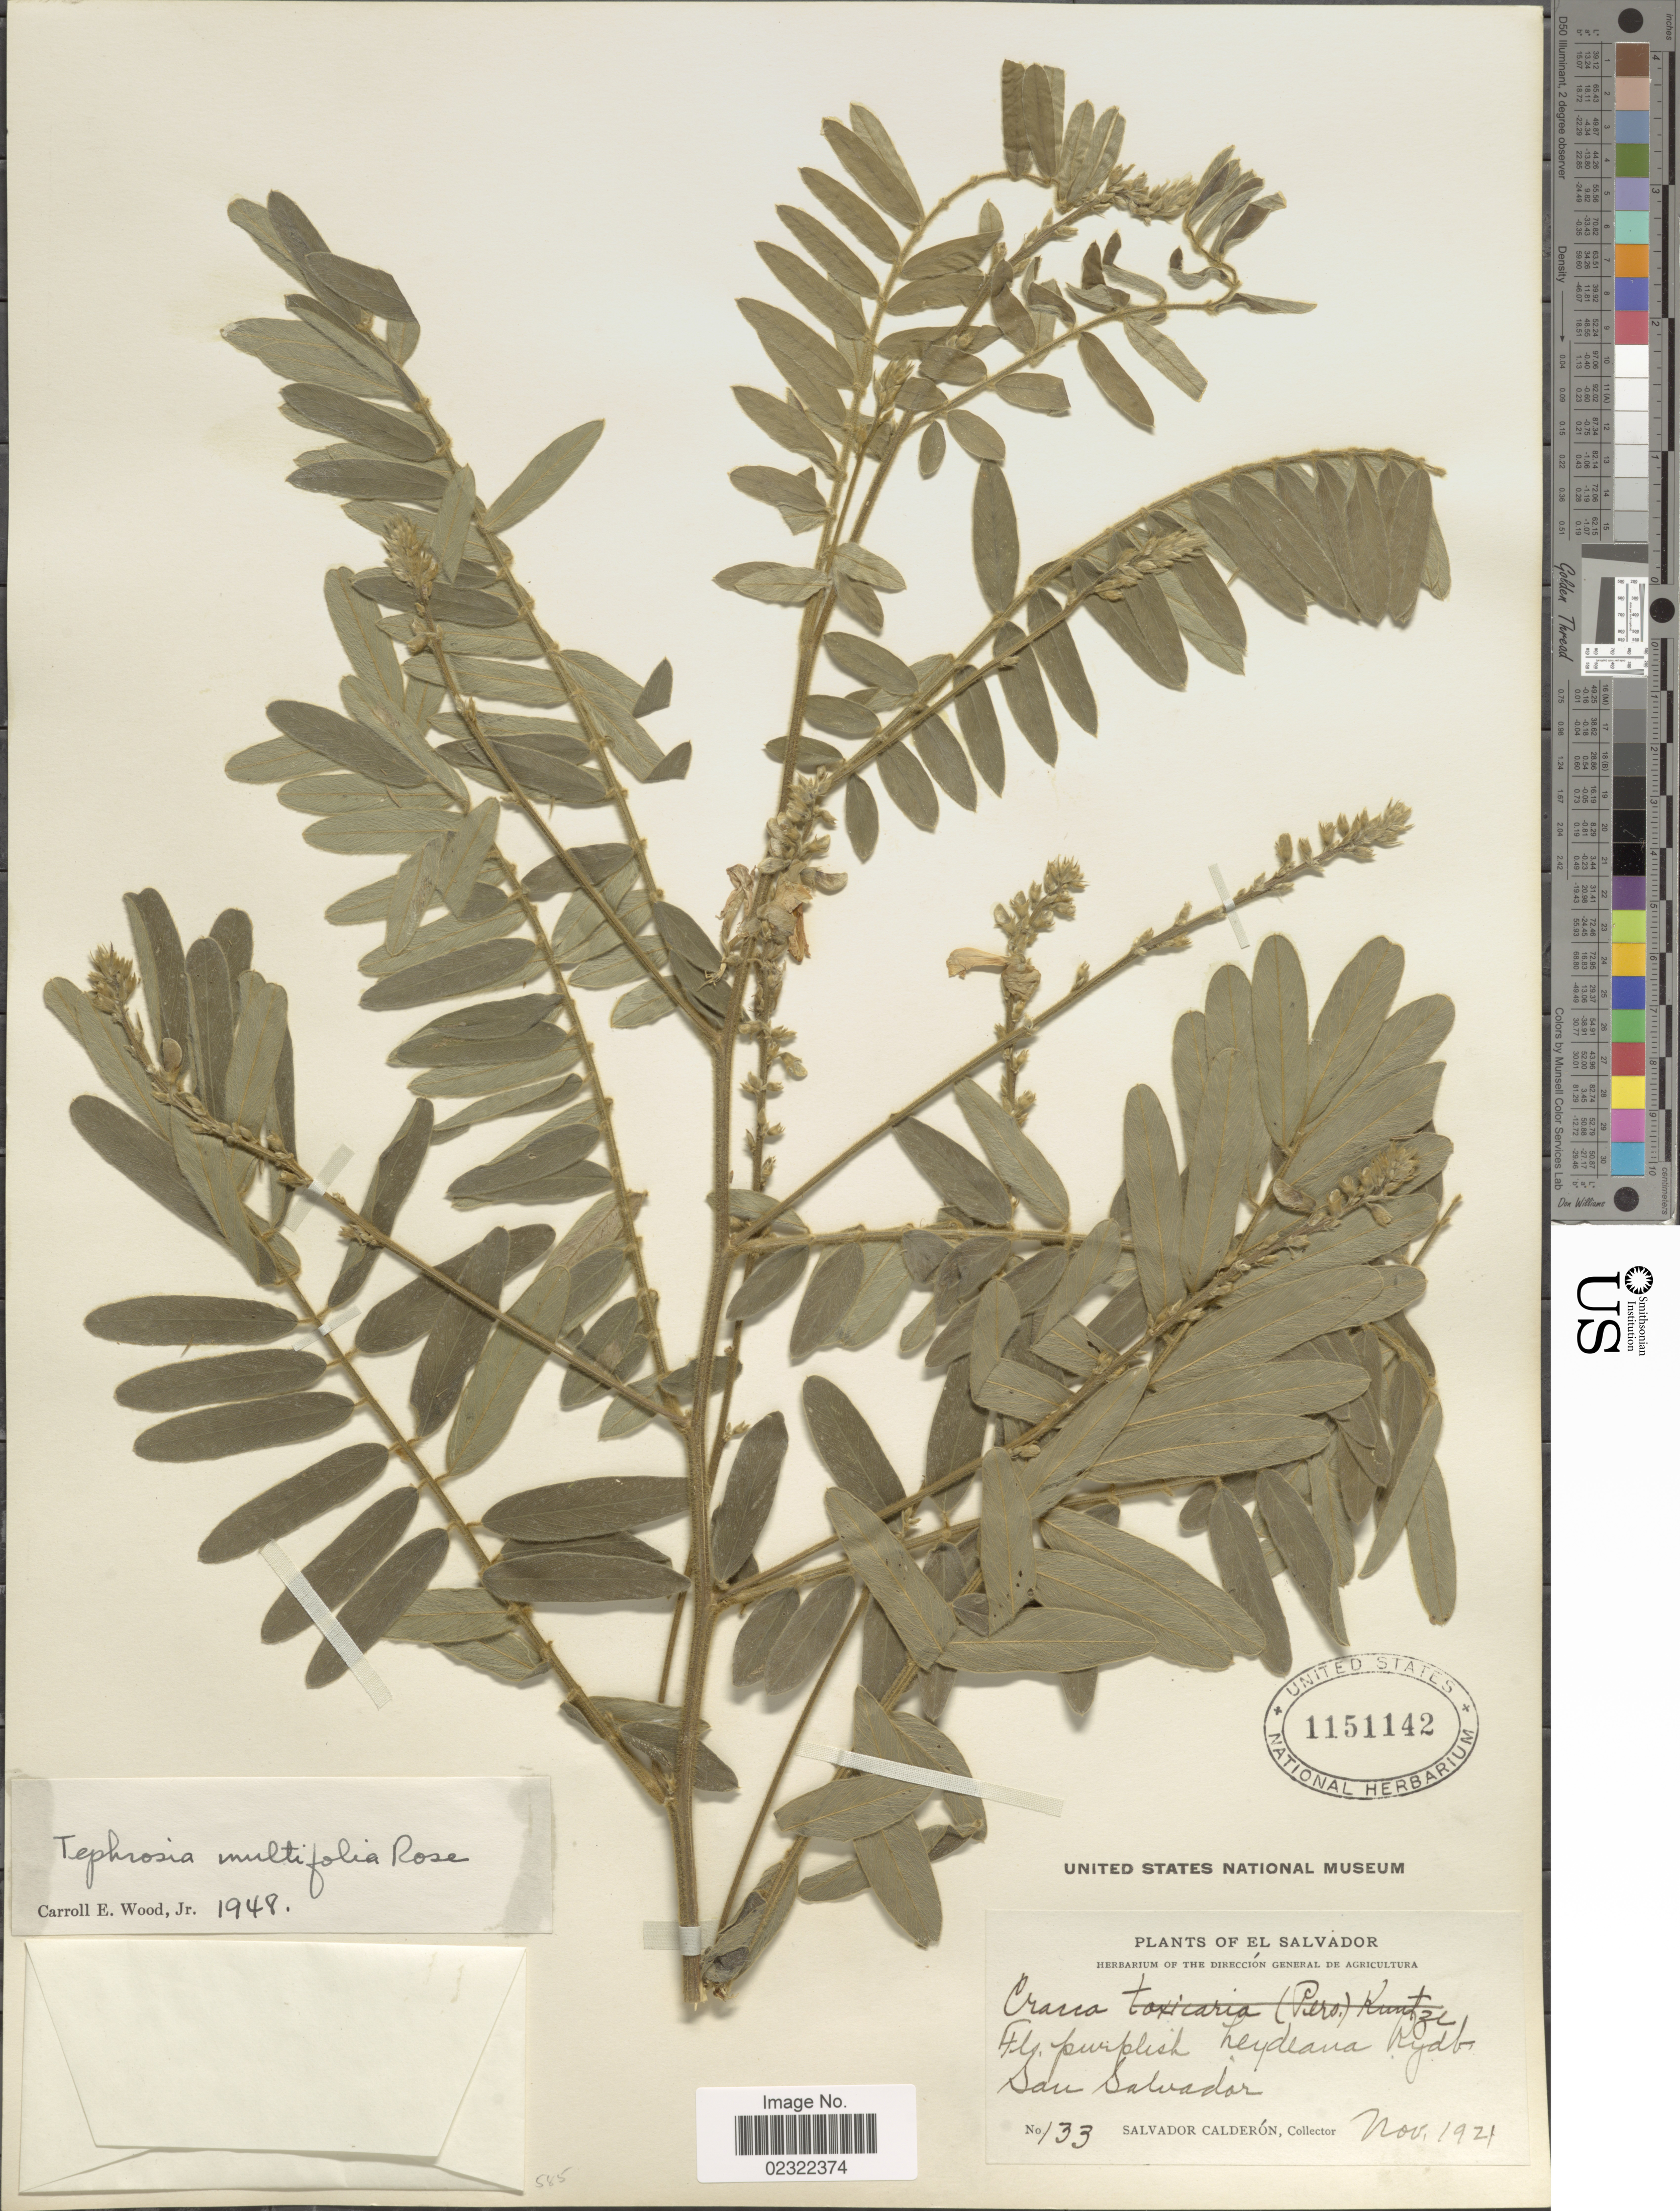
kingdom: Plantae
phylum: Tracheophyta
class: Magnoliopsida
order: Fabales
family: Fabaceae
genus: Tephrosia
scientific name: Tephrosia multifolia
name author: Rose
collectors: S. Calderón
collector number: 133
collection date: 1921-11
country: El Salvador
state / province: San Salvador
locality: San Salvador, El Salvador.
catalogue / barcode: US 1151142